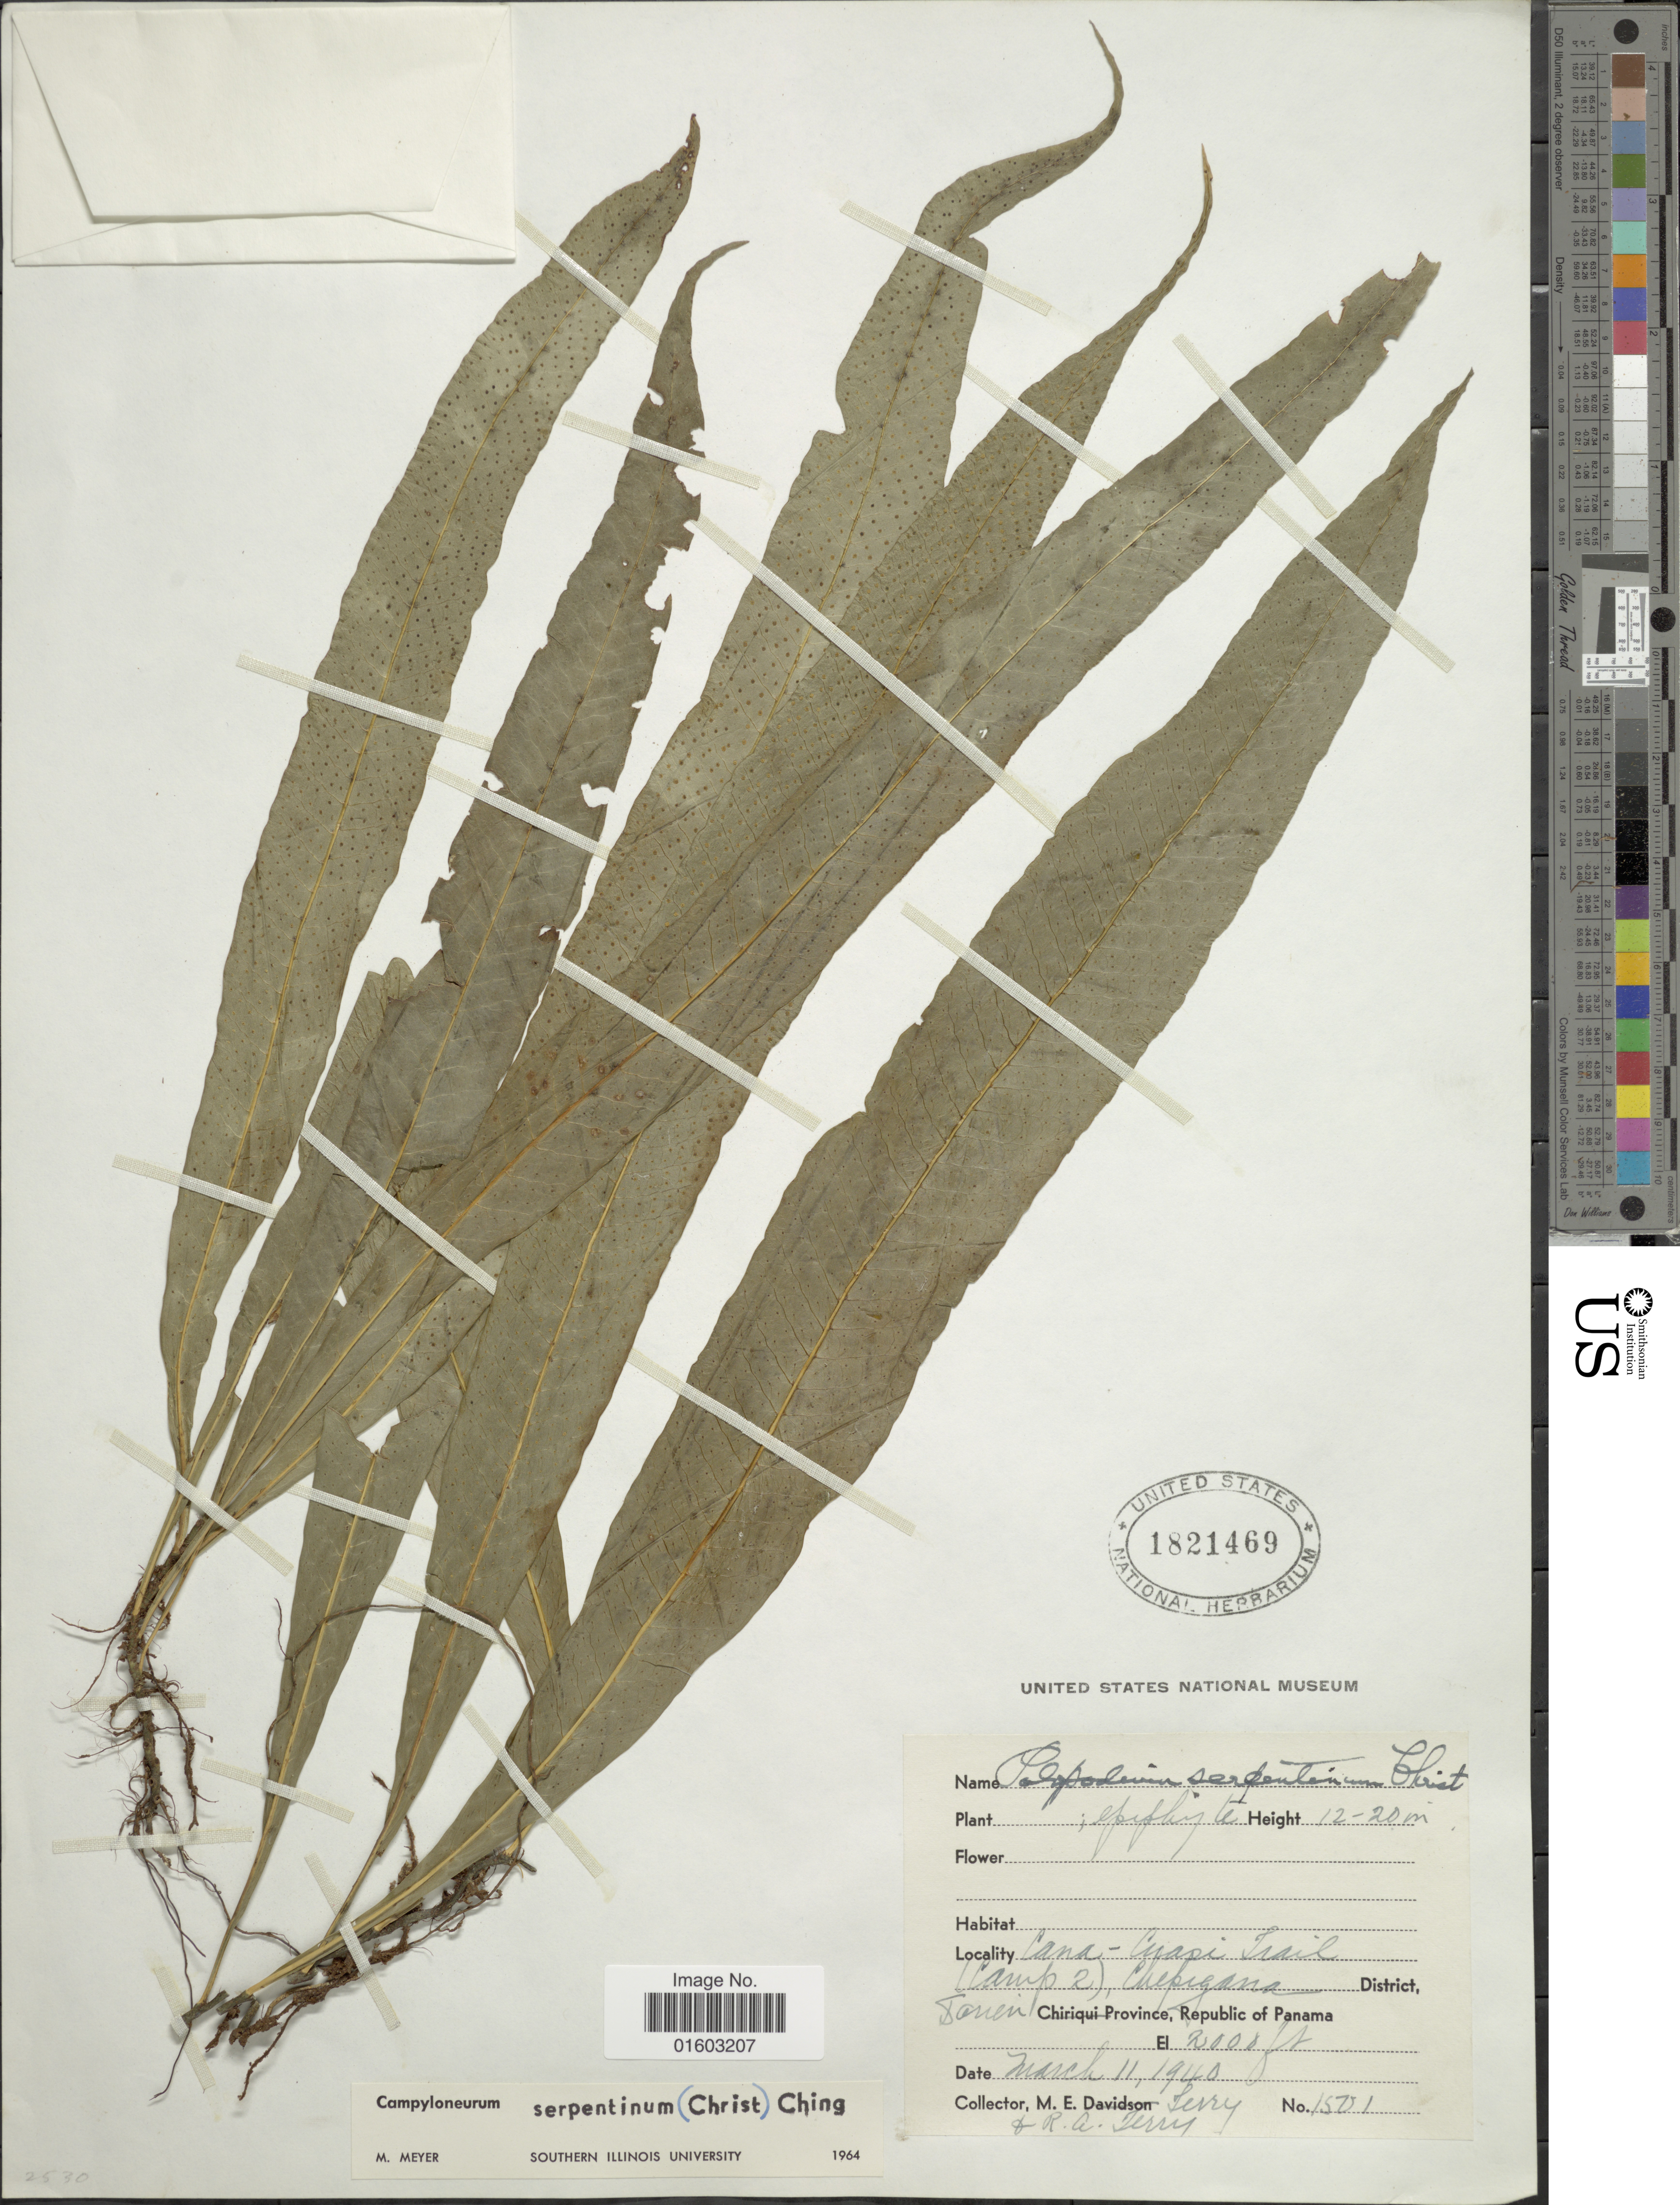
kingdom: Plantae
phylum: Tracheophyta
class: Polypodiopsida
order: Polypodiales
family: Polypodiaceae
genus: Campyloneurum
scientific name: Campyloneurum serpentinum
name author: (Christ) Ching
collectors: M. Jerry & R. Jerry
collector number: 1501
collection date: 1940-03-11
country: Panama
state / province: Darién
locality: Cana, Cuapi. Trail (camp 2) Chepigane. Darien Province, Republic of Panama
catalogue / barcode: US 1821469